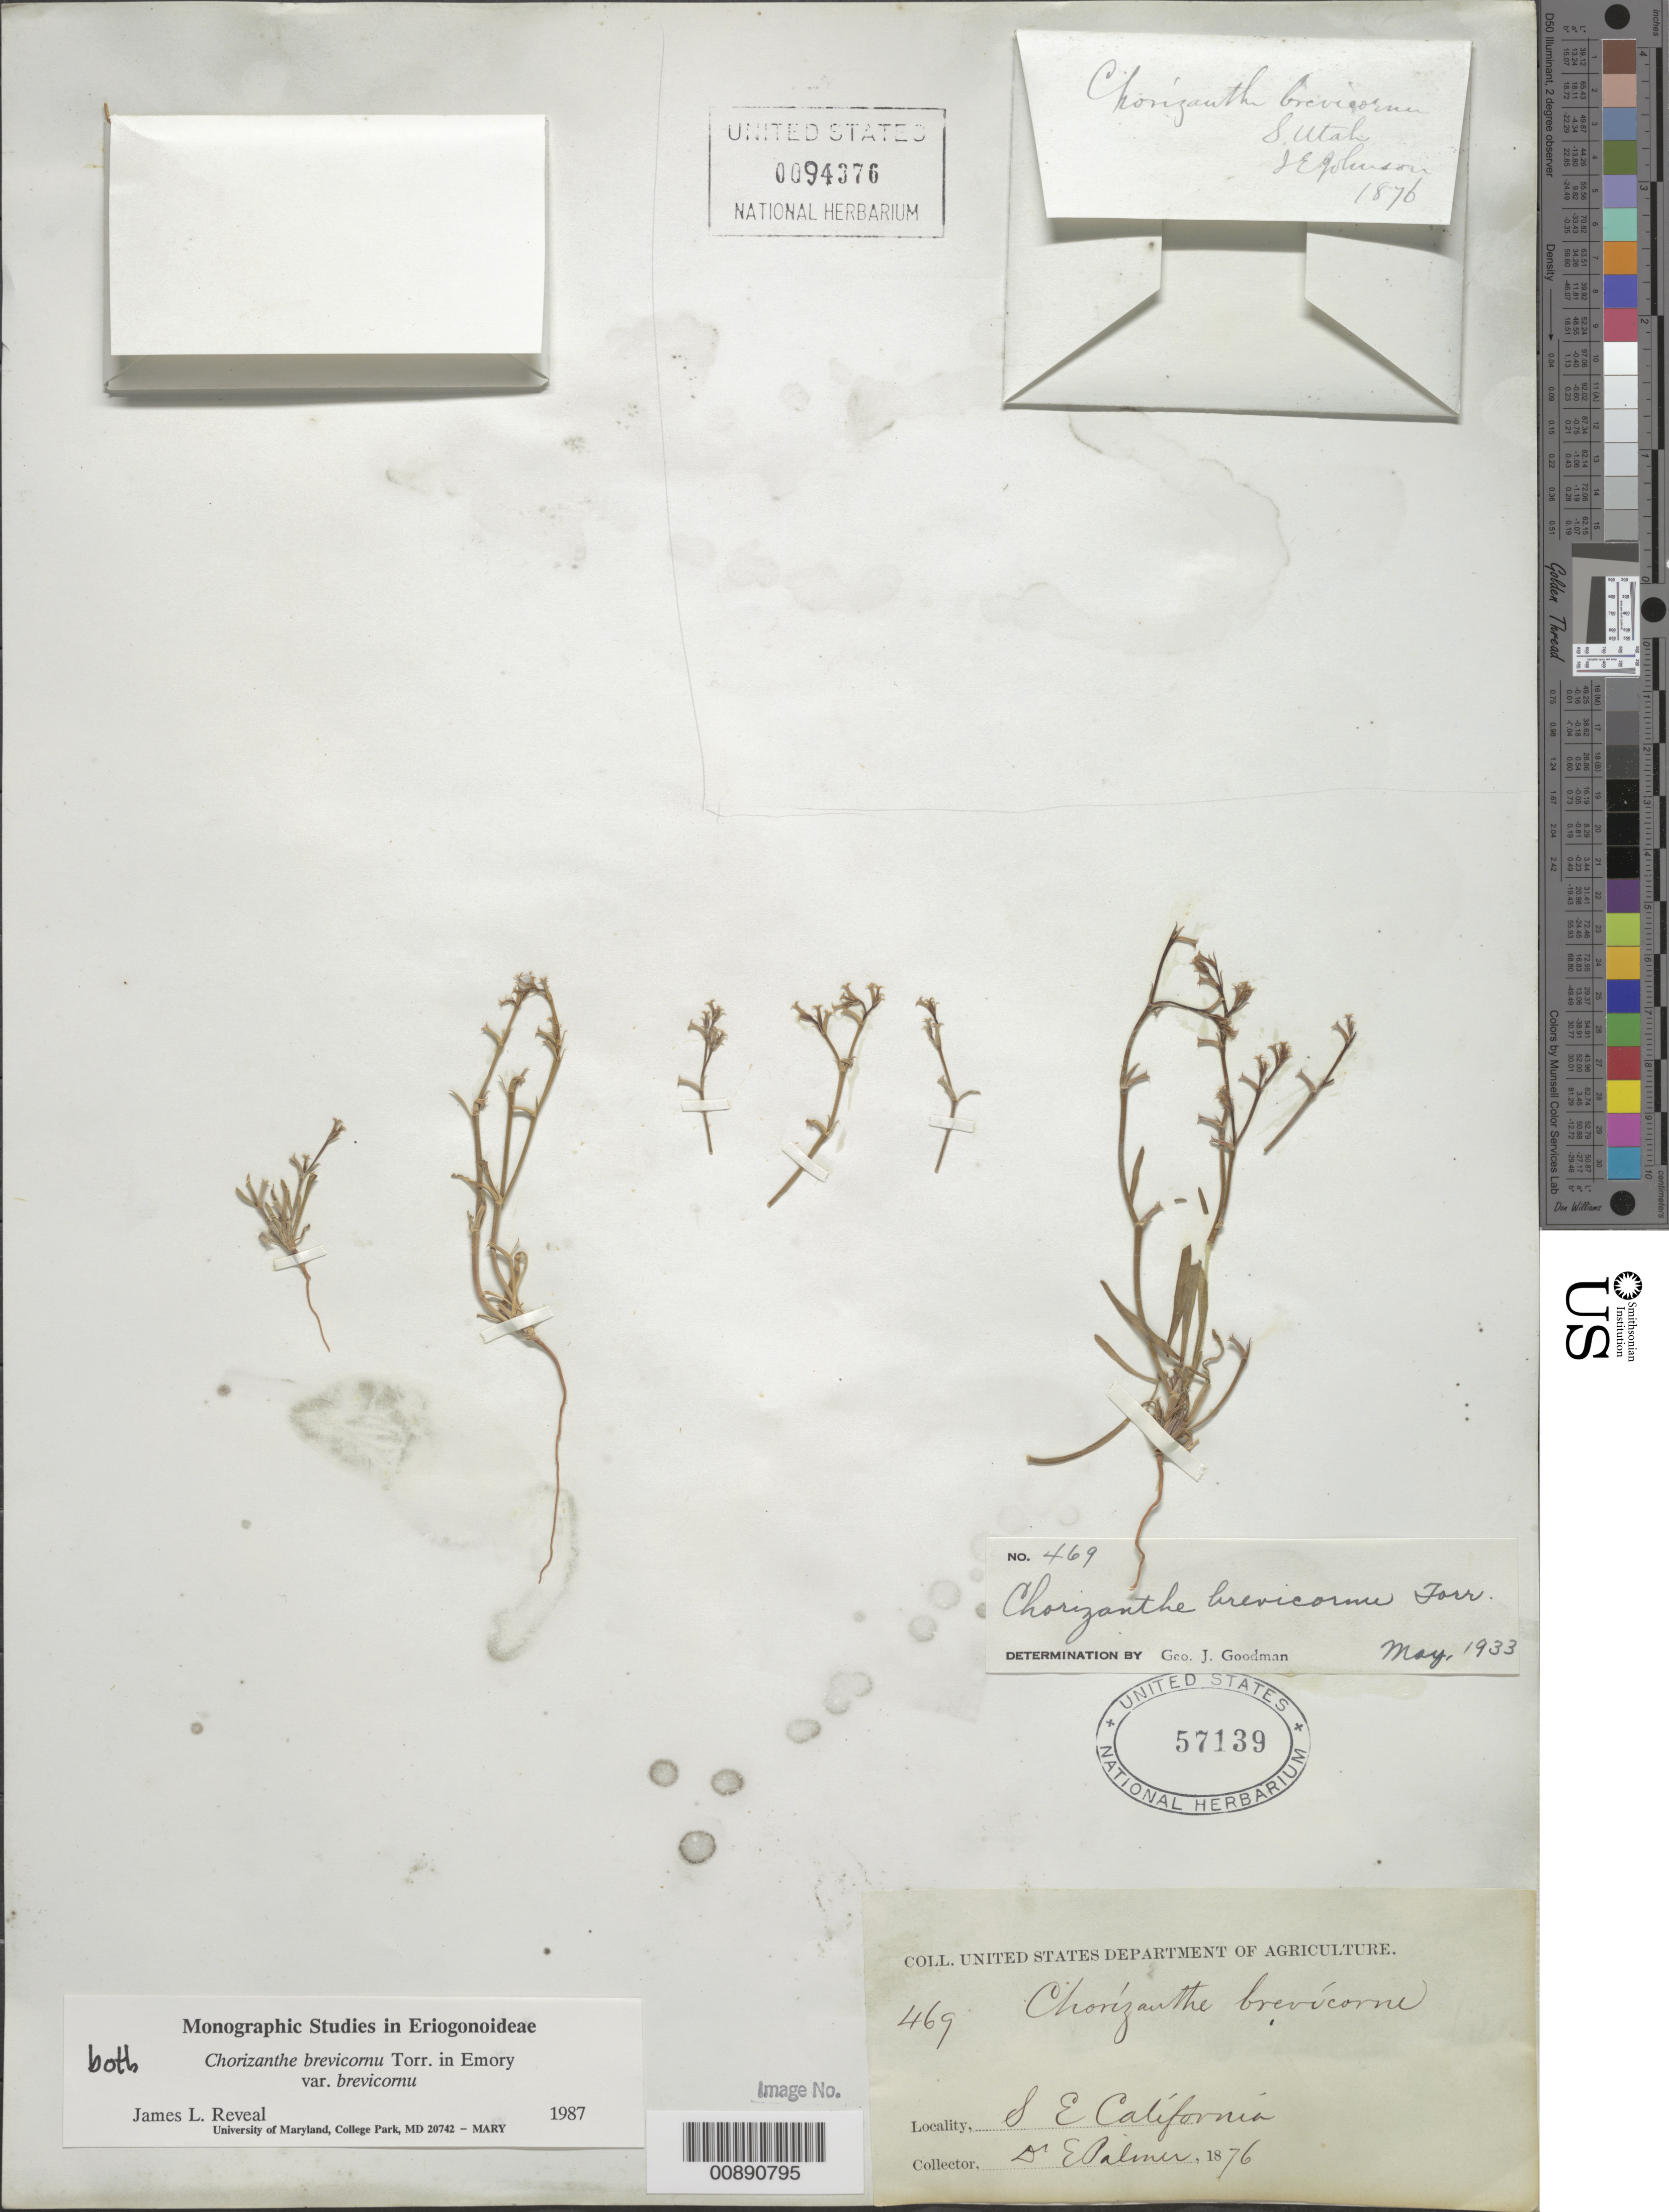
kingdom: Plantae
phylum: Tracheophyta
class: Magnoliopsida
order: Caryophyllales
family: Polygonaceae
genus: Chorizanthe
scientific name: Chorizanthe brevicornu var. brevicornu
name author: Torr.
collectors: J. E. Johnson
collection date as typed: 1876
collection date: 1876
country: United States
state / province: Utah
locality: S Utah.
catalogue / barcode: US 94376